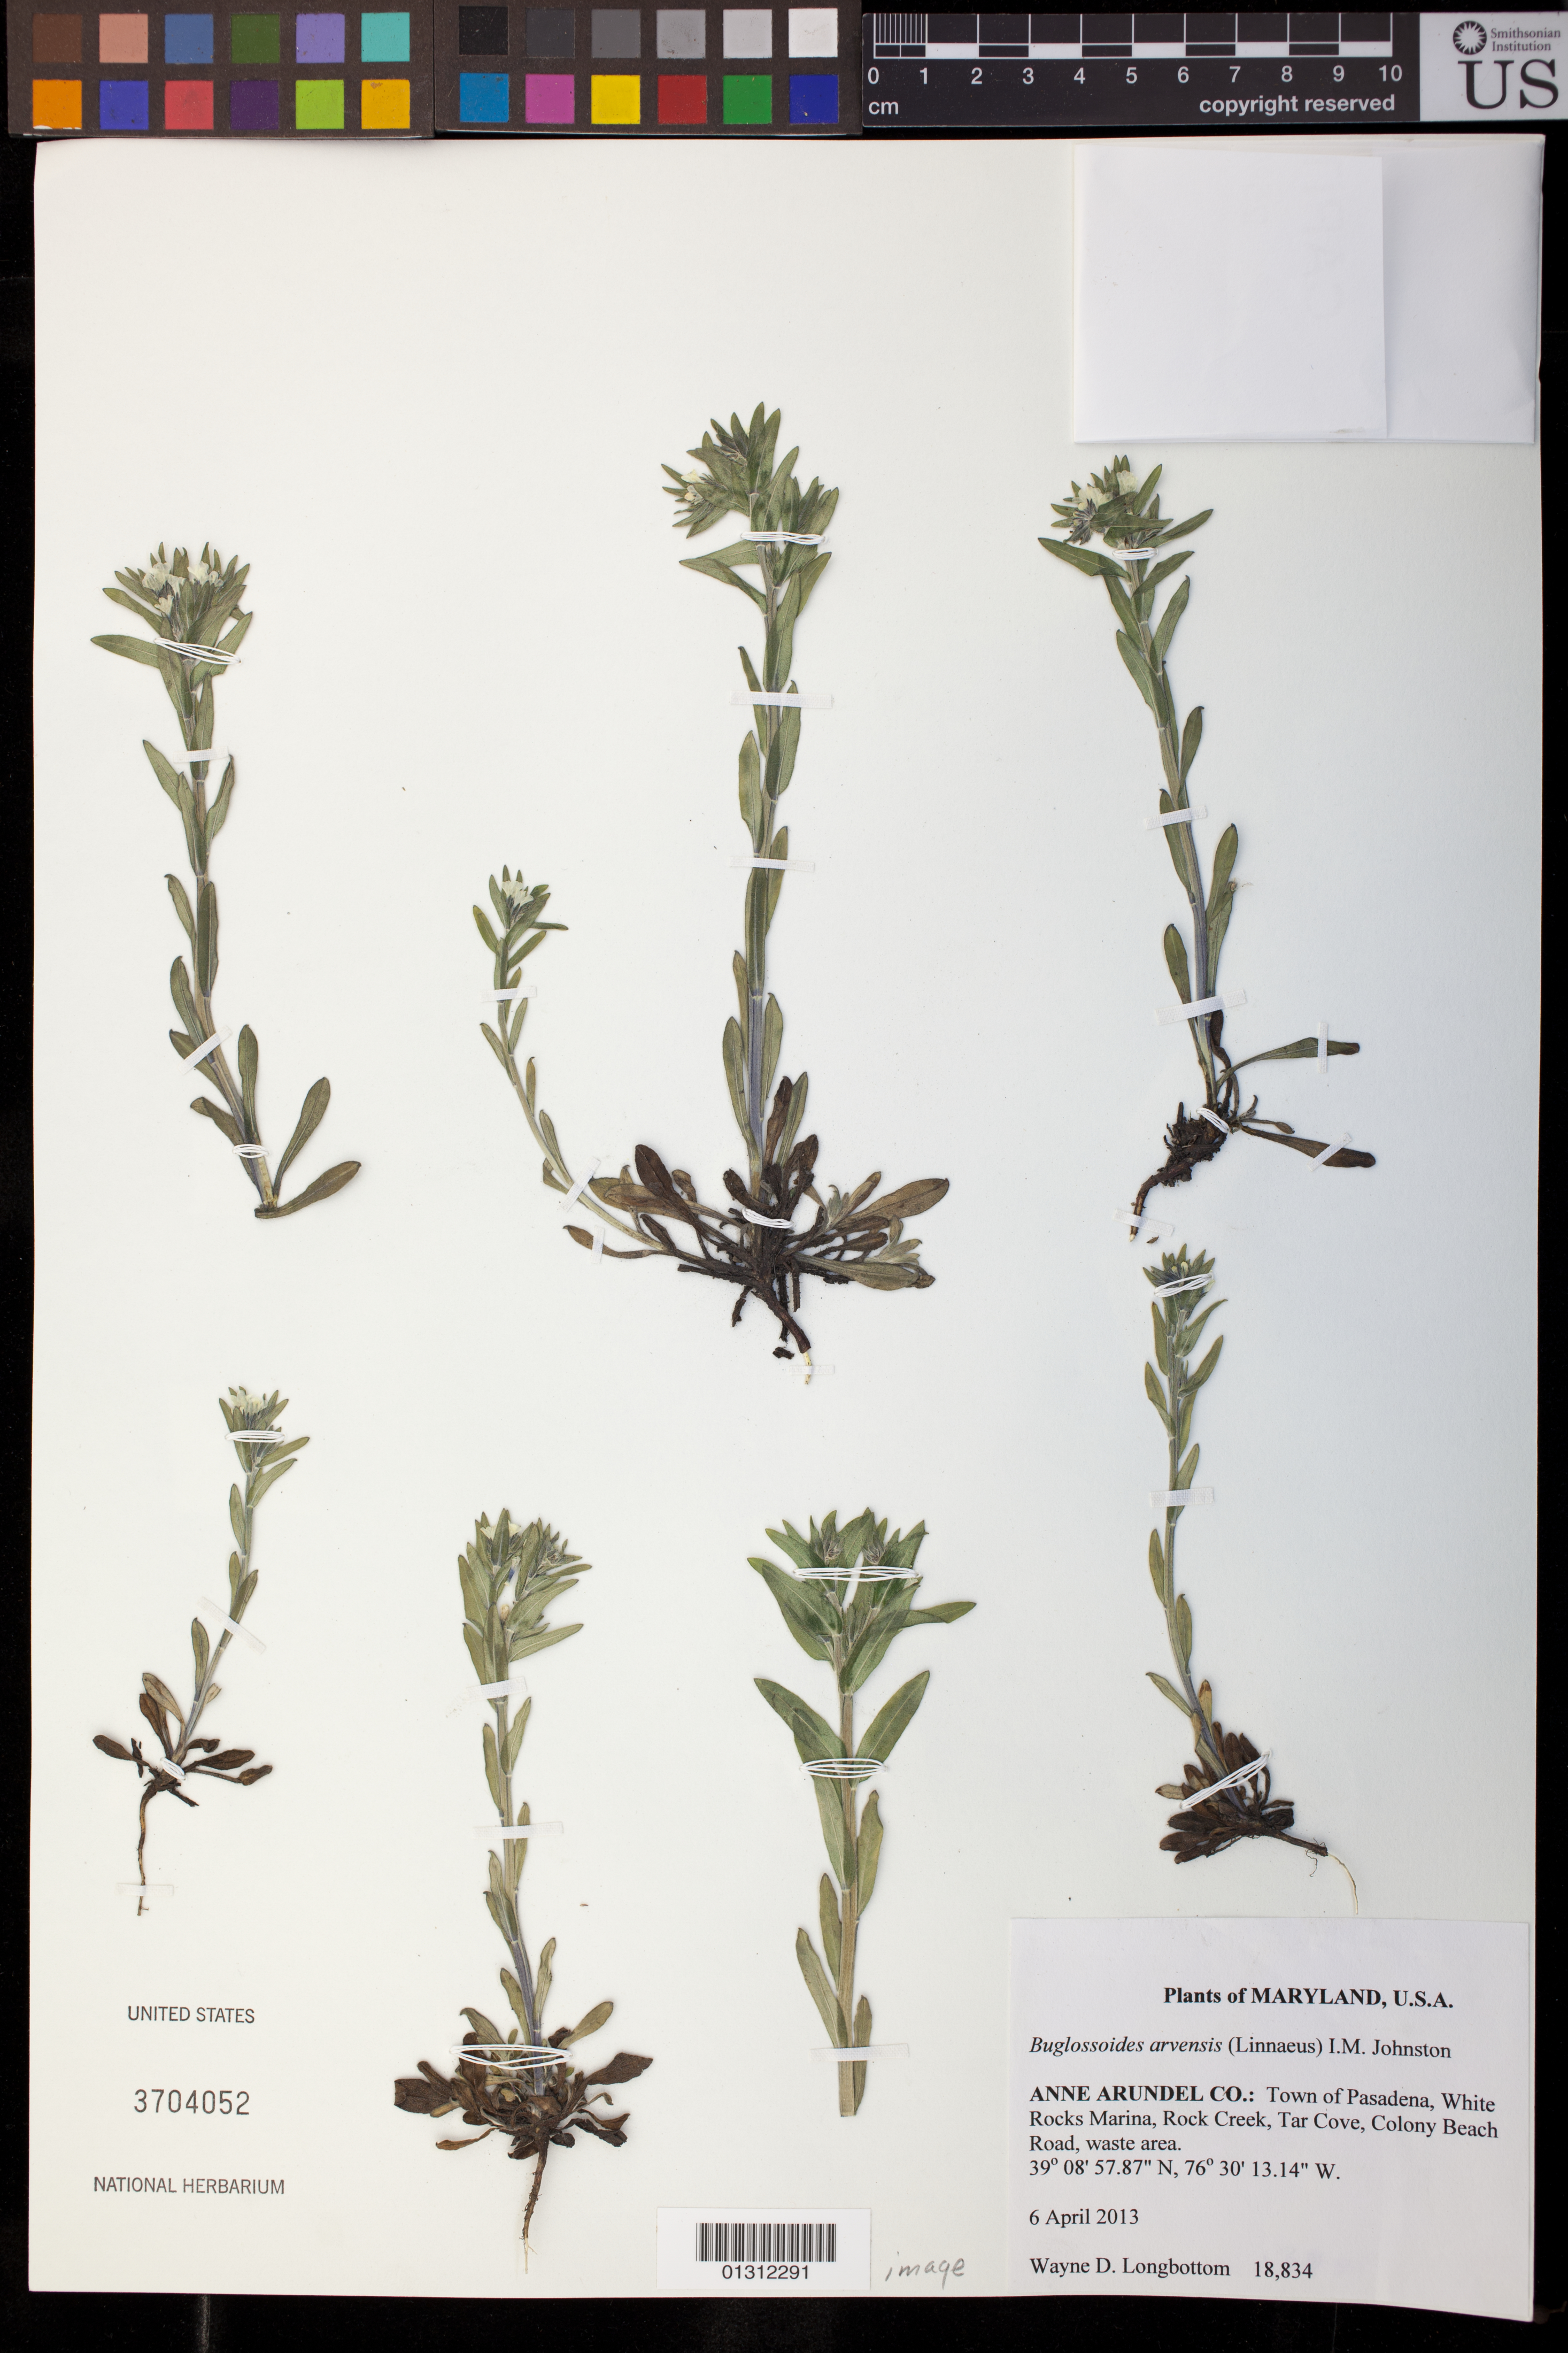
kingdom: Plantae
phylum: Tracheophyta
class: Magnoliopsida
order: Boraginales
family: Boraginaceae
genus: Buglossoides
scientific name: Buglossoides arvensis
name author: (L.) I.M. Johnst.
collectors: W. D. Longbottom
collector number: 18834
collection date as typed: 6 April 2013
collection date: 2013-04-06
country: United States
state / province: Maryland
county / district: Anne Arundel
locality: Town of Pasadena, White Rocks Marina, Rock Creek, Tar Cove, Colony Beach Road, waste area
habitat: waste area.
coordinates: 39 08 57.87 N, 76 30 13.14 W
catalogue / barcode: US 3704052